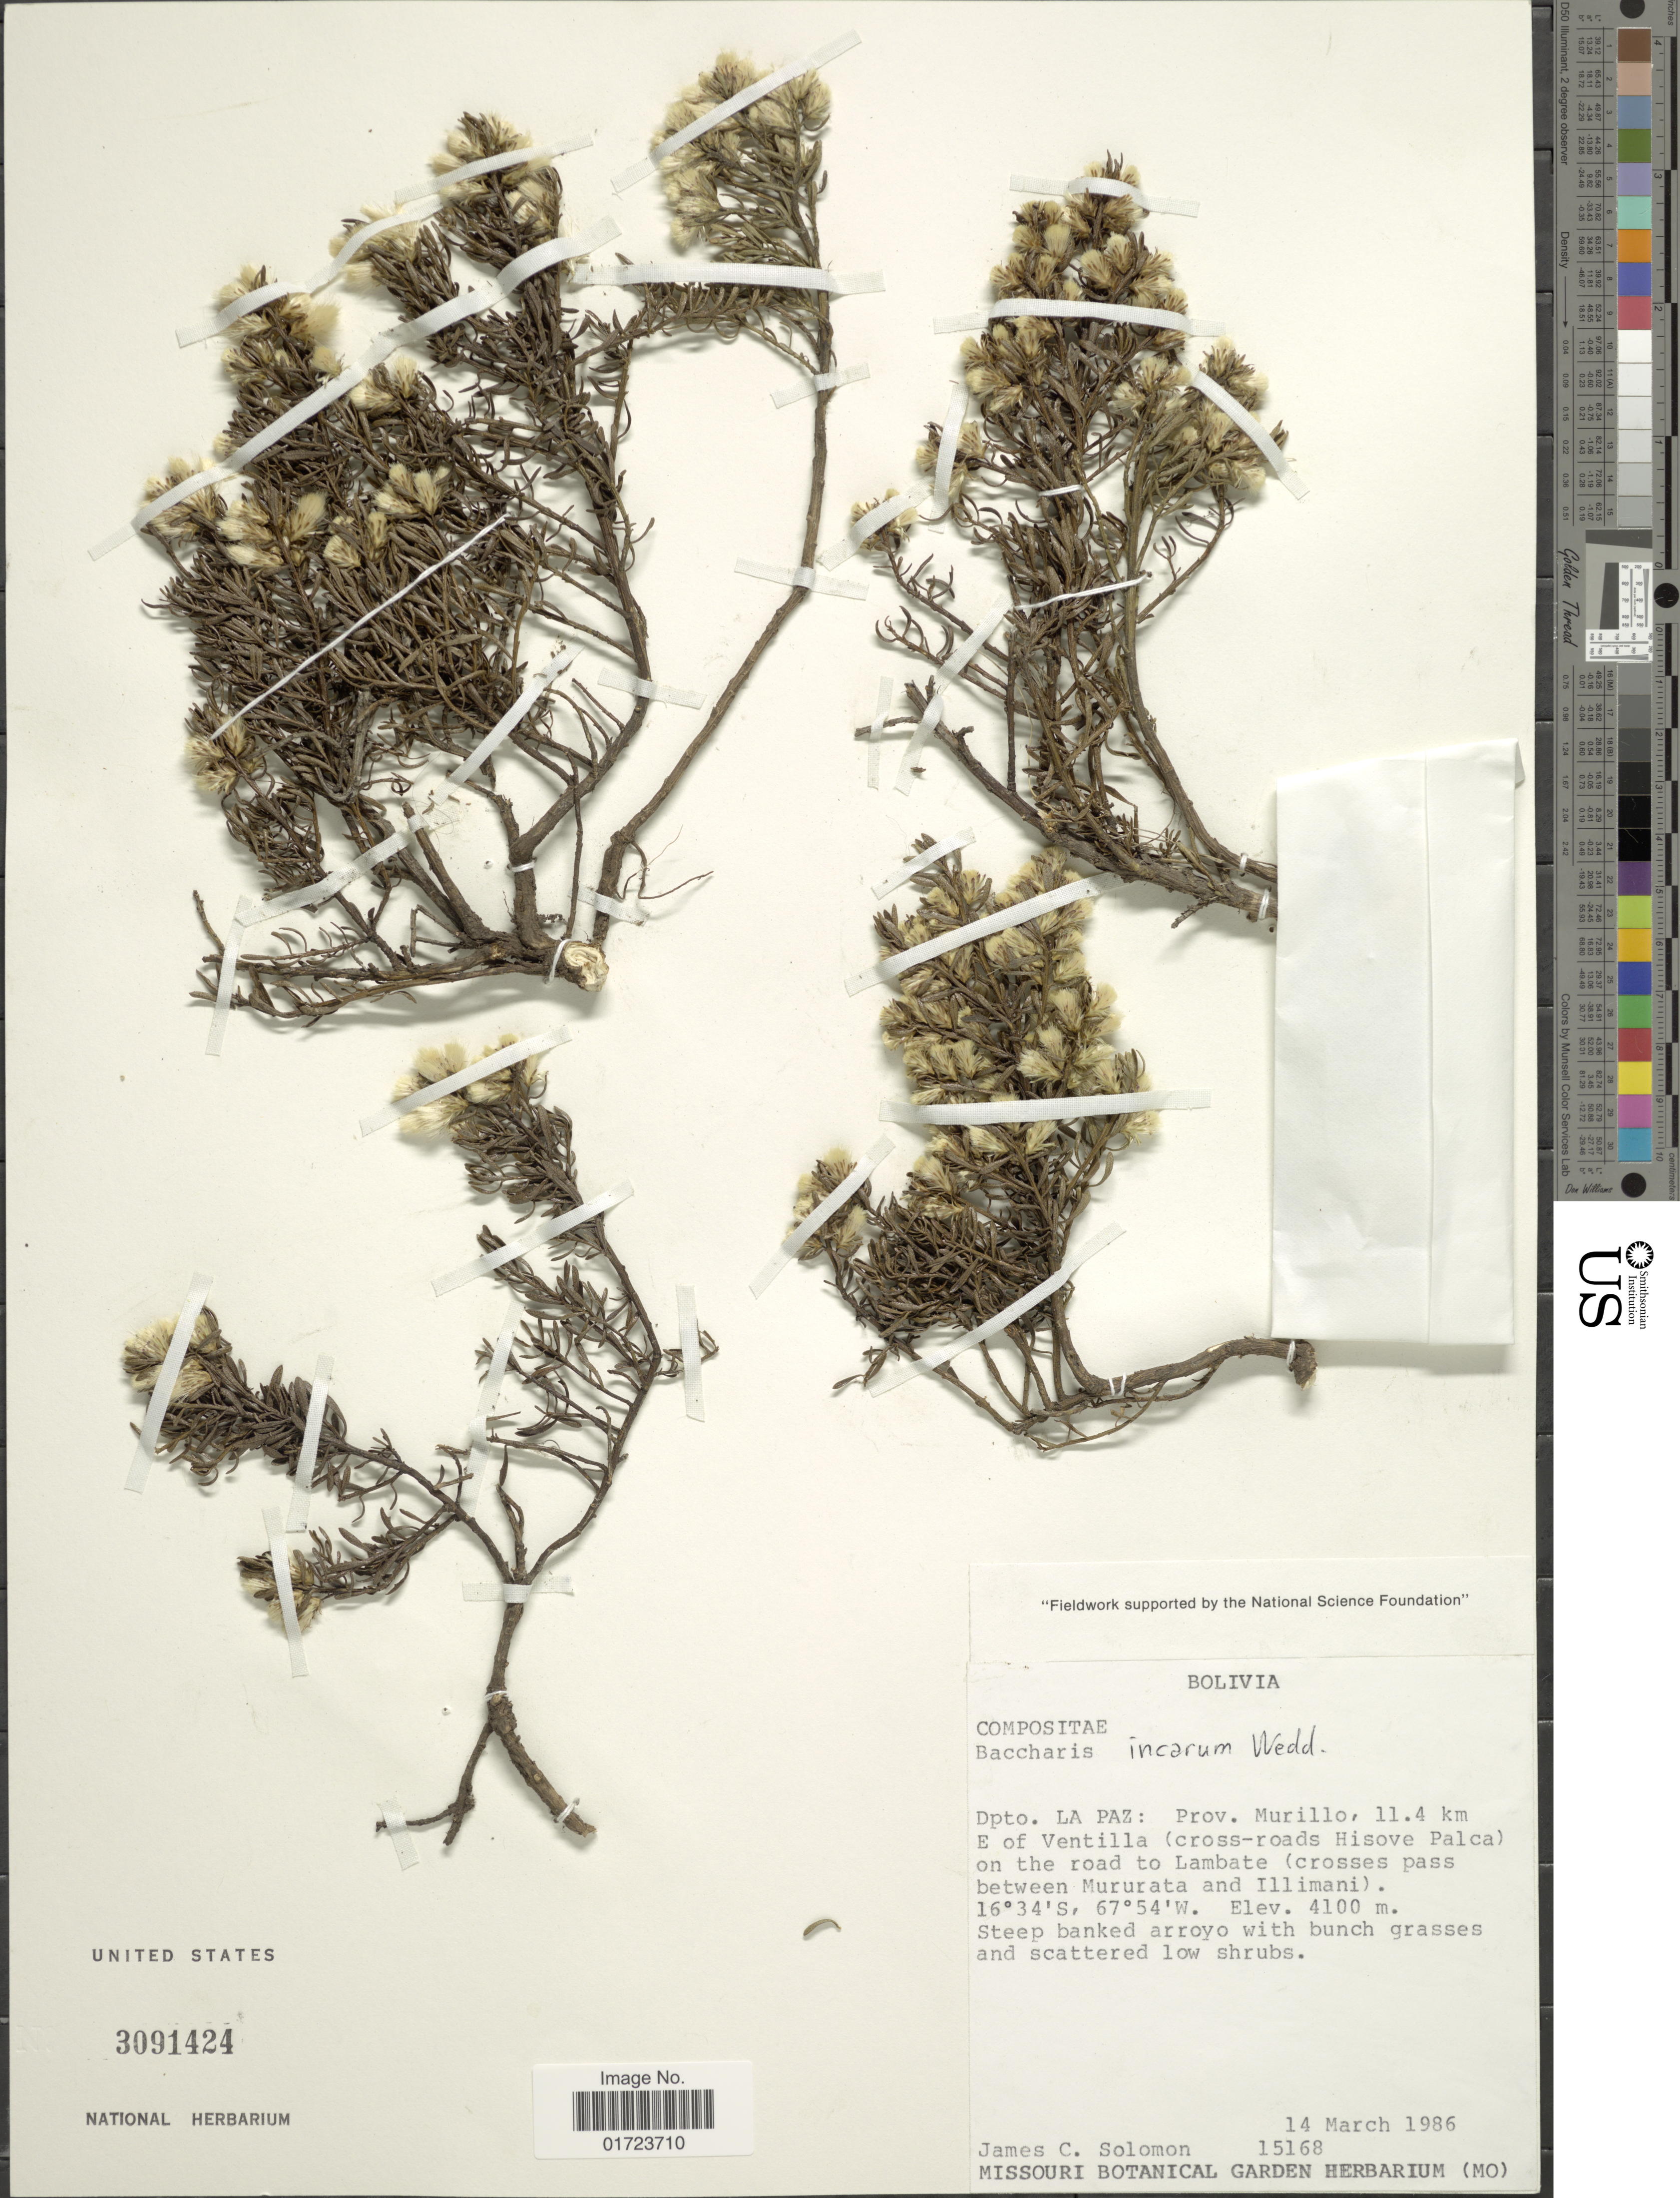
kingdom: Plantae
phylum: Tracheophyta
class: Magnoliopsida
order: Asterales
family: Asteraceae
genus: Baccharis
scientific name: Baccharis tola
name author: Phil.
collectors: J. C. Solomon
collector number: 15168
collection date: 1986-03-14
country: Bolivia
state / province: La Paz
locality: Dpto. La Paz: Prov. Murillo, 11.4 km E of Ventilla (cross-roads Hisove Palca) on the road to Lambate (crosses pass between Mururata and Illimani).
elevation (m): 4100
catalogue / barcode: US 3091424